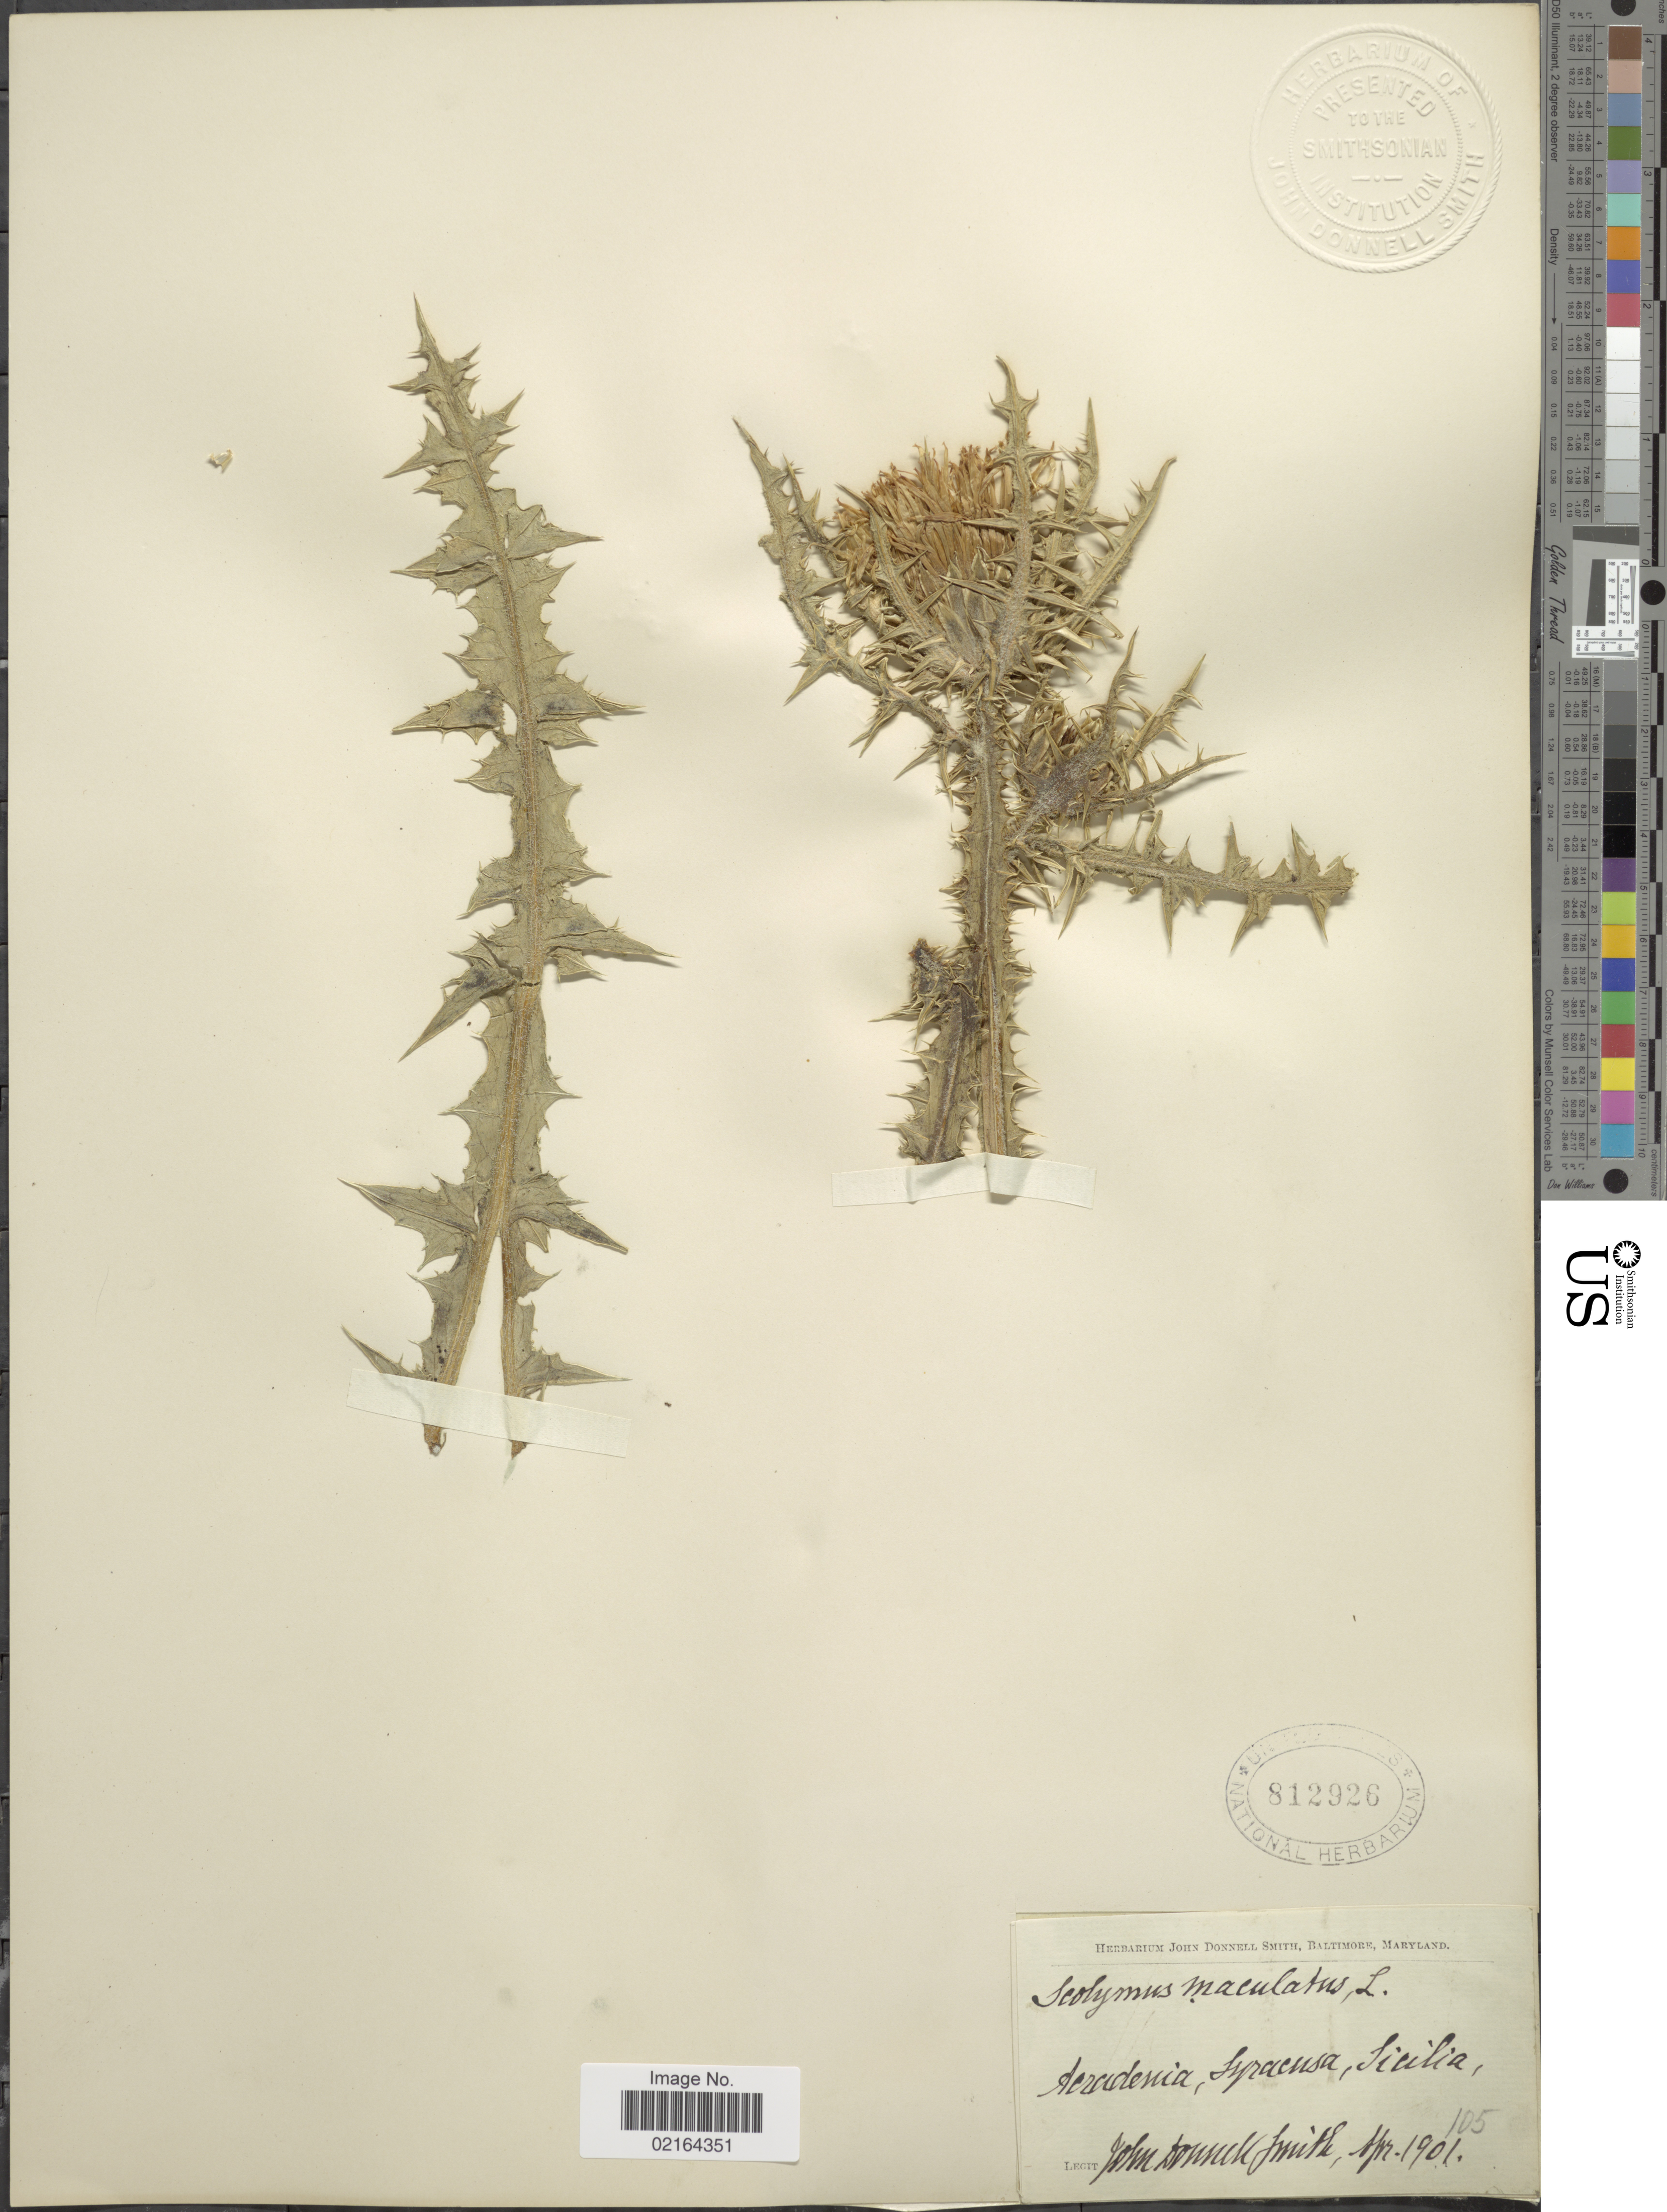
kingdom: Plantae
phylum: Tracheophyta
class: Magnoliopsida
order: Asterales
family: Asteraceae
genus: Scolymus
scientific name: Scolymus maculatus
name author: L.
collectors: J. Donnell Smith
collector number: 105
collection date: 1901-04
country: Italy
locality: Acradenia, Syraensa, Sicilia [interpreted]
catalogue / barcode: US 812926